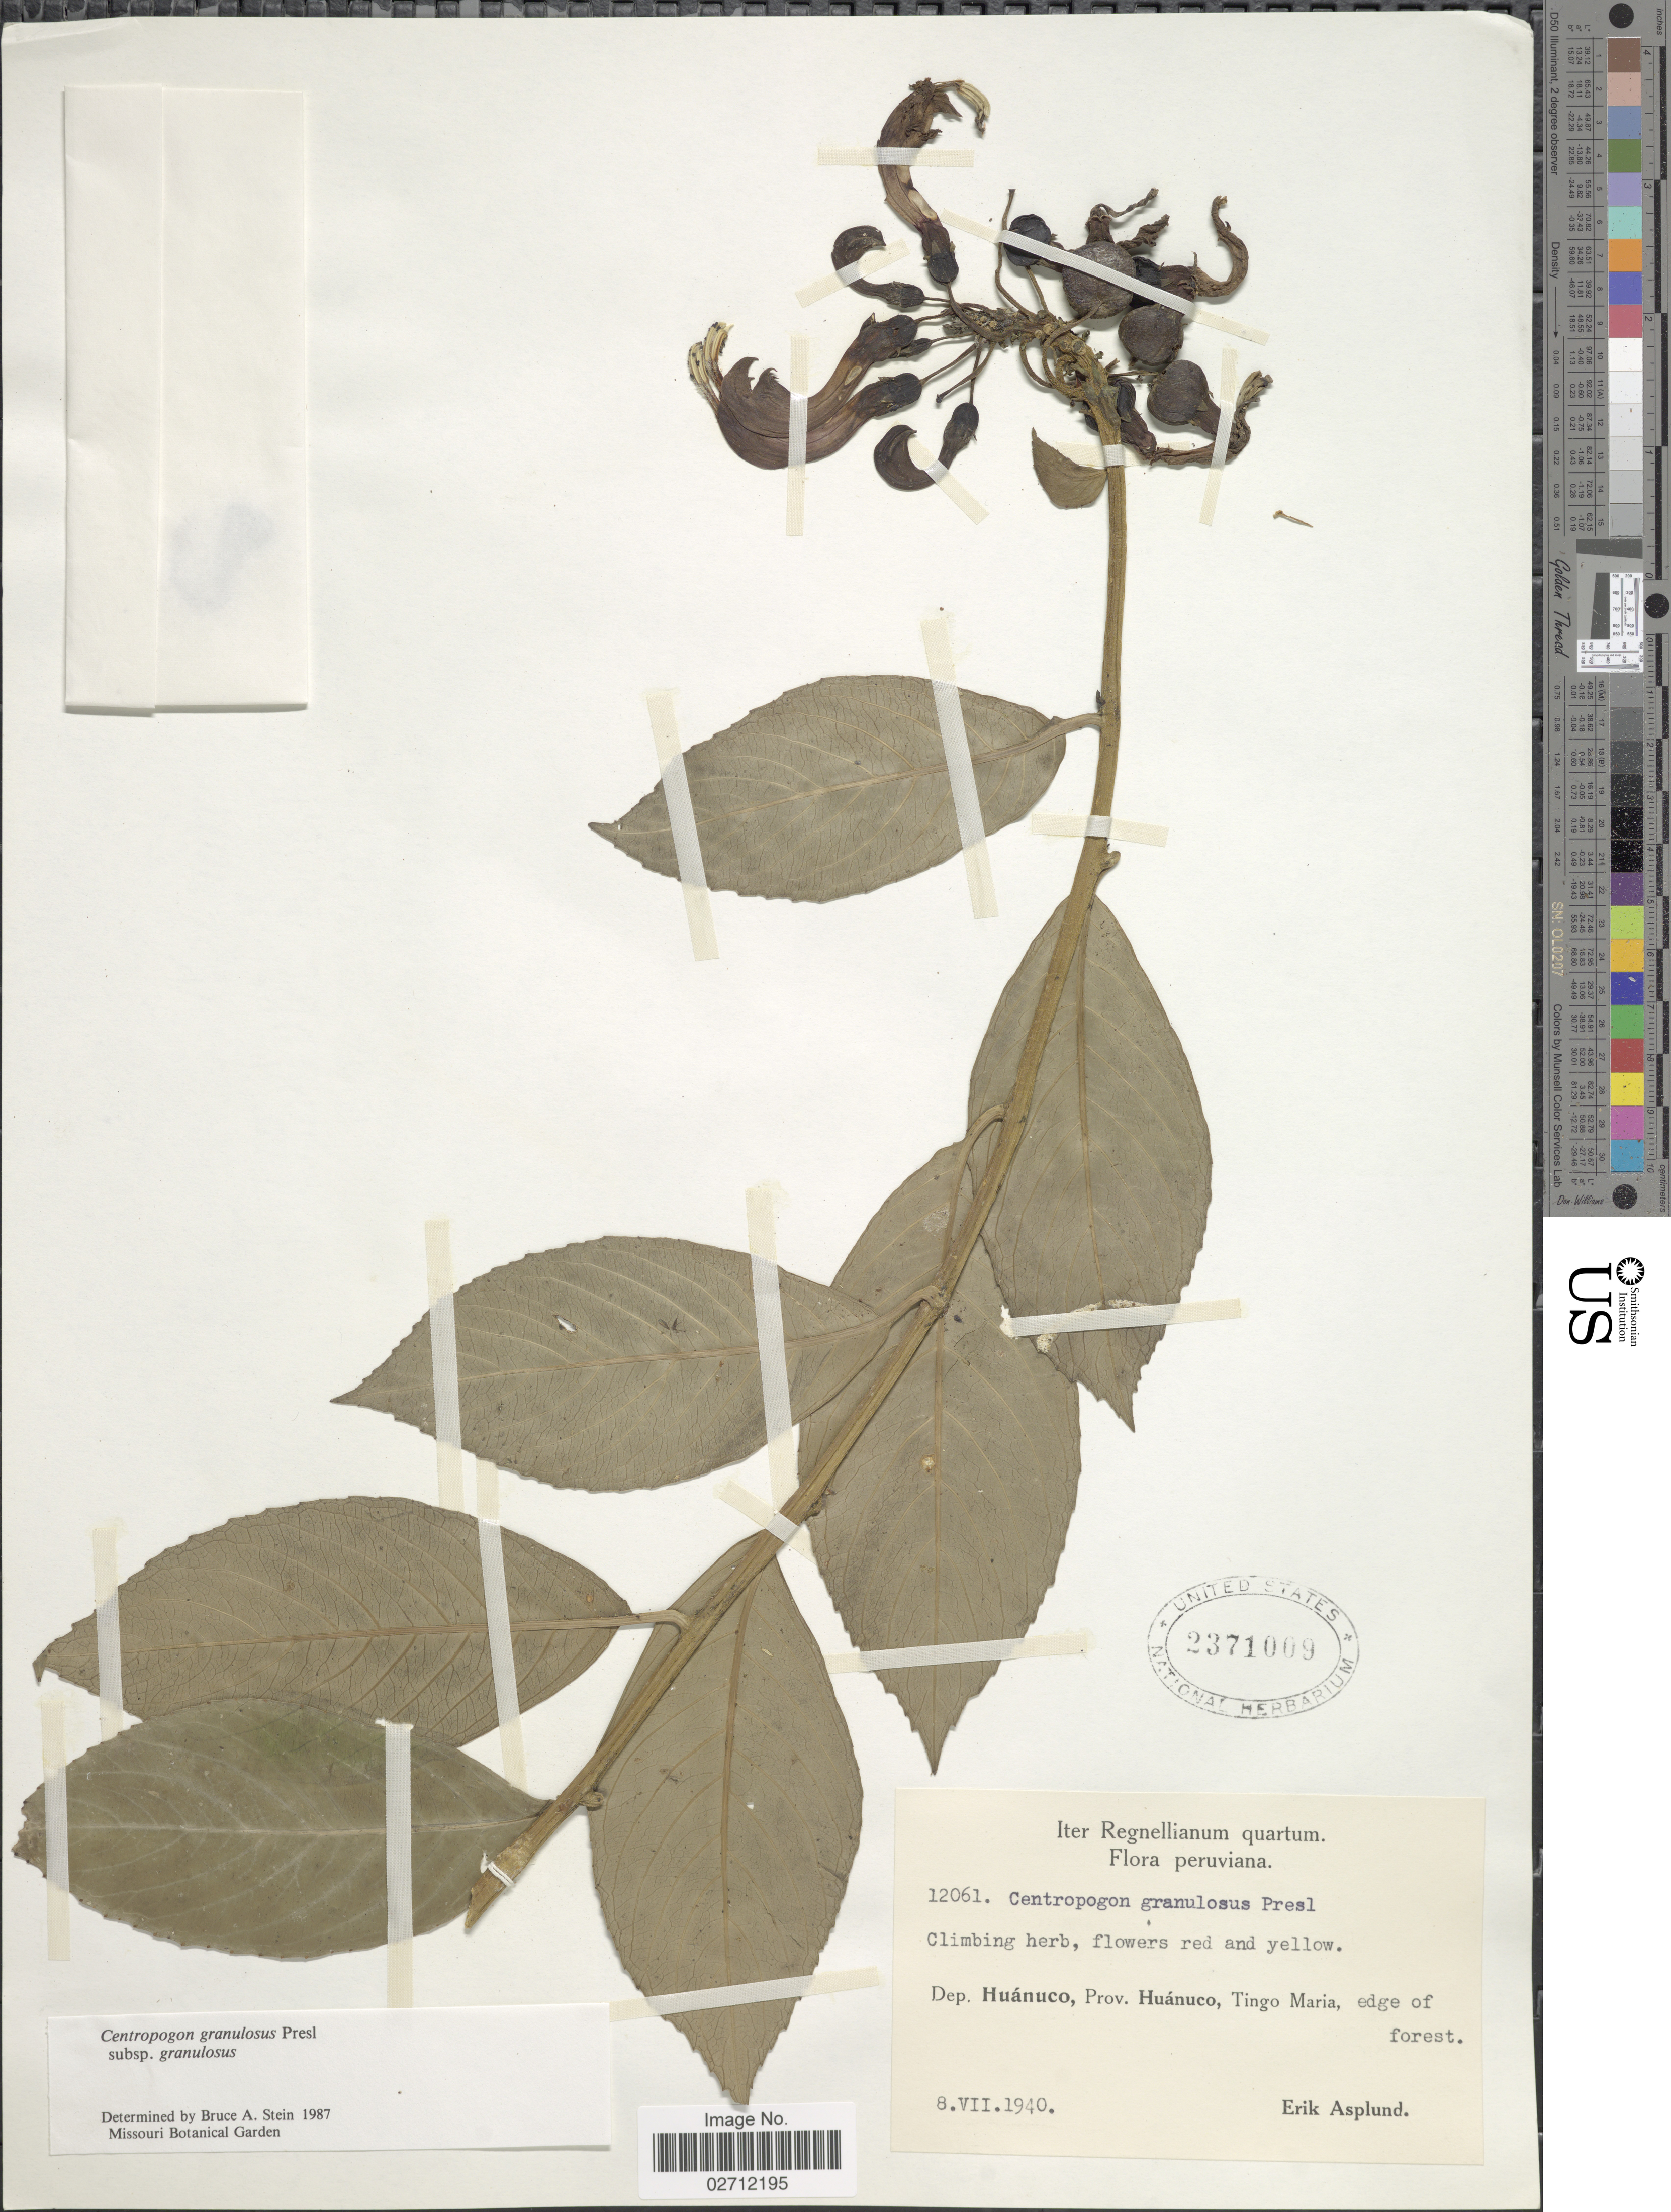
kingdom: Plantae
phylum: Tracheophyta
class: Magnoliopsida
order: Asterales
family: Campanulaceae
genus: Centropogon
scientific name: Centropogon granulosus subsp. granulosus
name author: C. Presl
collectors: E. Asplund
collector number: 12061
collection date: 1940-07-08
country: Peru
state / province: Huánuco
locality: Iter Regnellium quartum, Dep. Huánuco, Tingo Maria, edge of forest.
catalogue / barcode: US 2371009